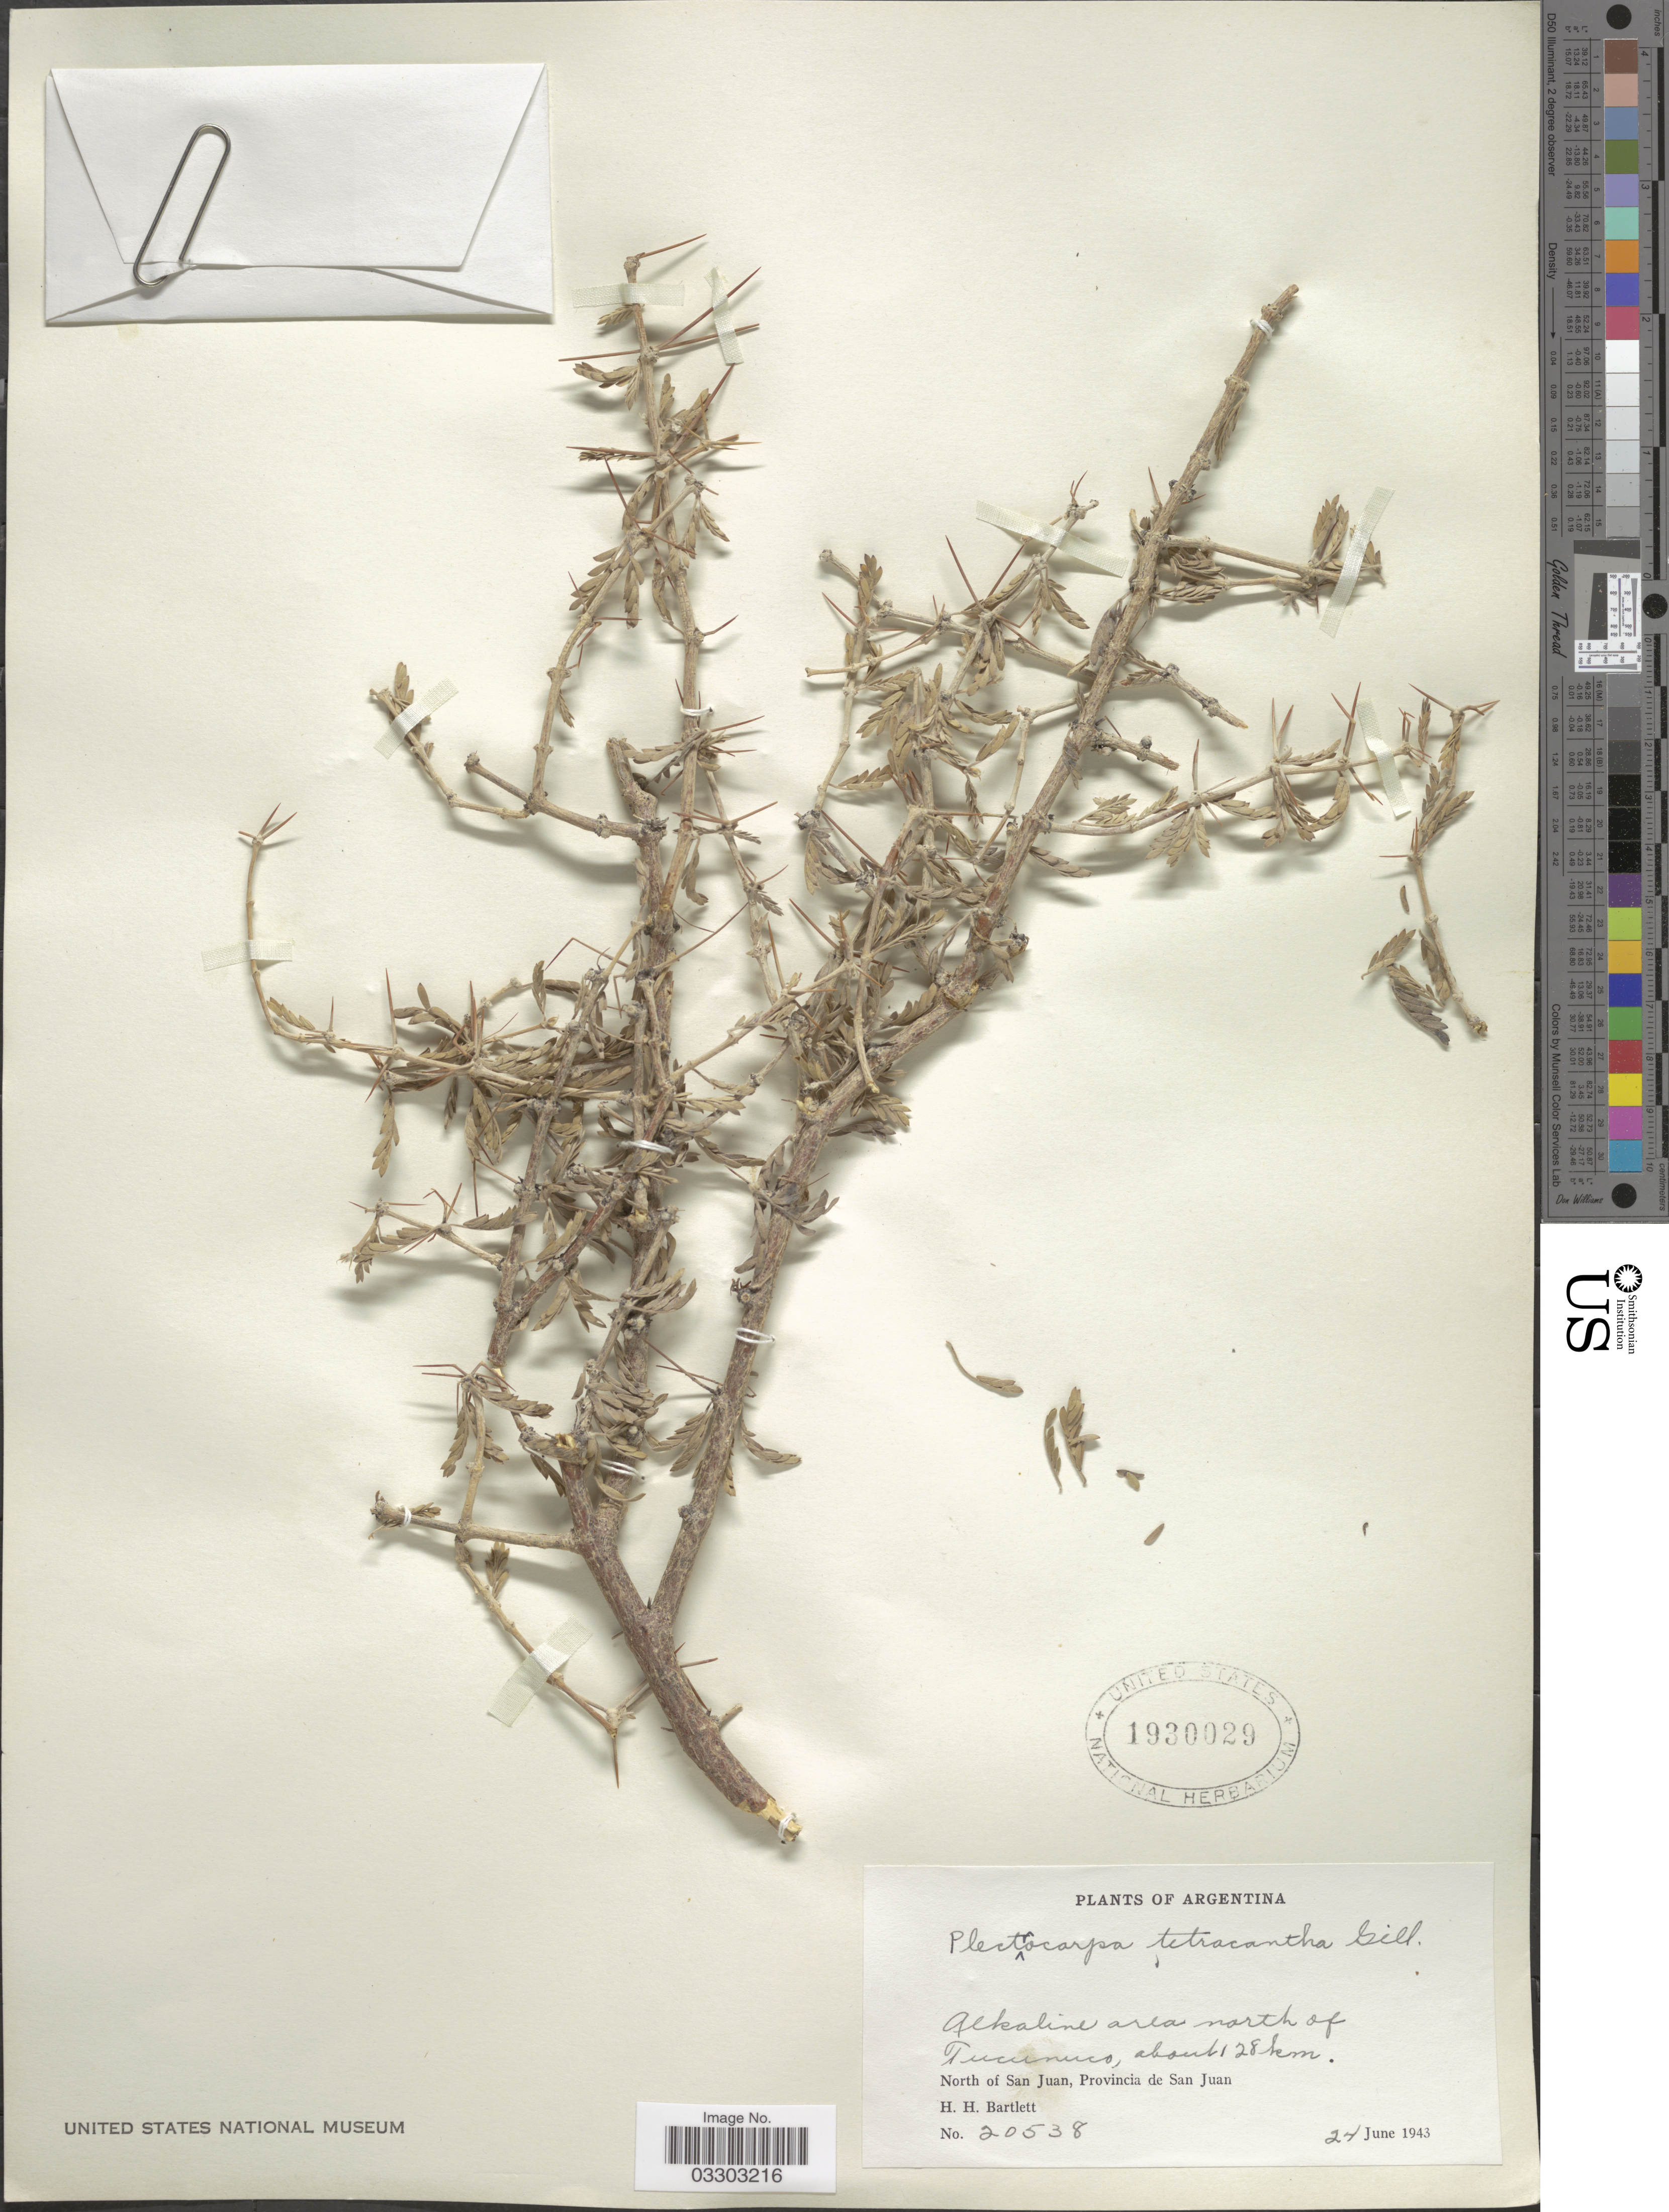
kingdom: Plantae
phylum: Tracheophyta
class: Magnoliopsida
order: Zygophyllales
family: Zygophyllaceae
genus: Plectrocarpa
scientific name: Plectrocarpa tetracantha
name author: Gillies ex Hook. & Arn.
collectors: H. H. Bartlett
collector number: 20538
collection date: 1943-06-24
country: Argentina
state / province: San Juan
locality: Alkaline area north of Tucunuco, about 128 km. North of San Juan, Provincia de San Juan.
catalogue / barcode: US 1930029